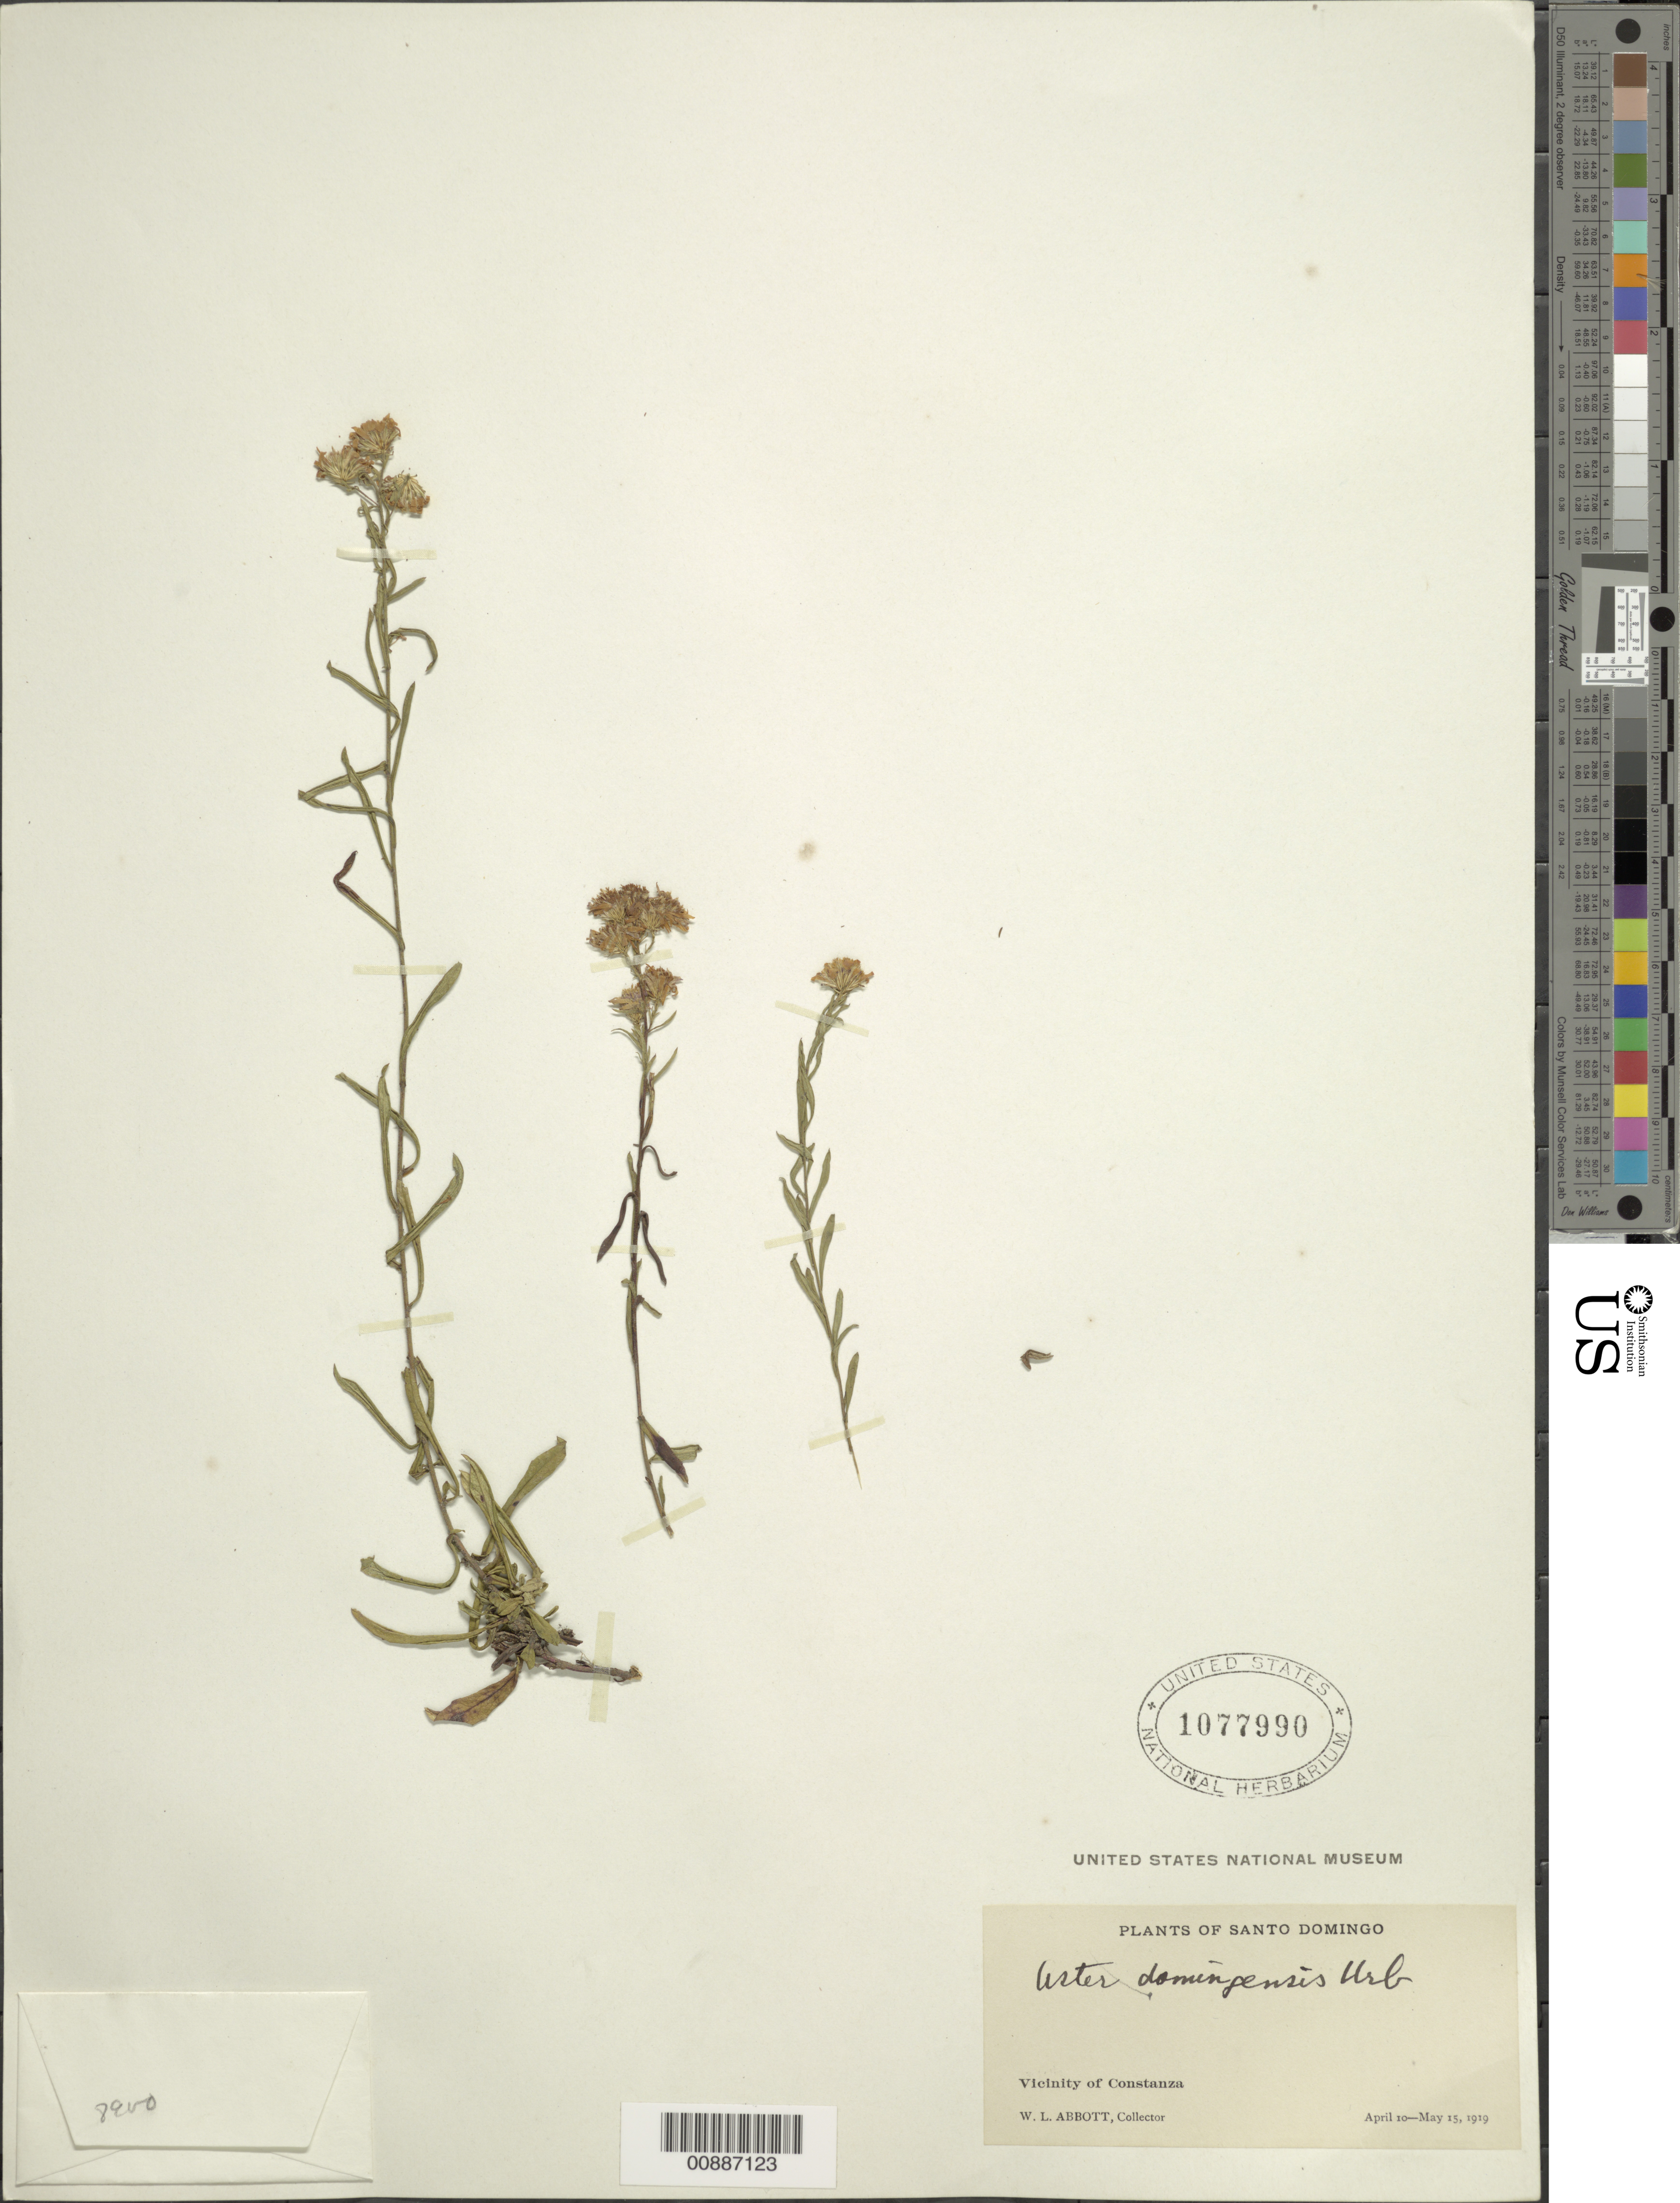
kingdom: Plantae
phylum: Tracheophyta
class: Magnoliopsida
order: Asterales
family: Asteraceae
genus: Symphyotrichum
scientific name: Symphyotrichum domingensis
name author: (Urb.) G.L. Nesom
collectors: W. L. Abbott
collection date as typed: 10 Apr 1919 to 15 May 1919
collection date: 1919-04-10/1919-05-15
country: Dominican Republic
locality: Vicinity of Constanza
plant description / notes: Three young plants on sheet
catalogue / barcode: US 1077990